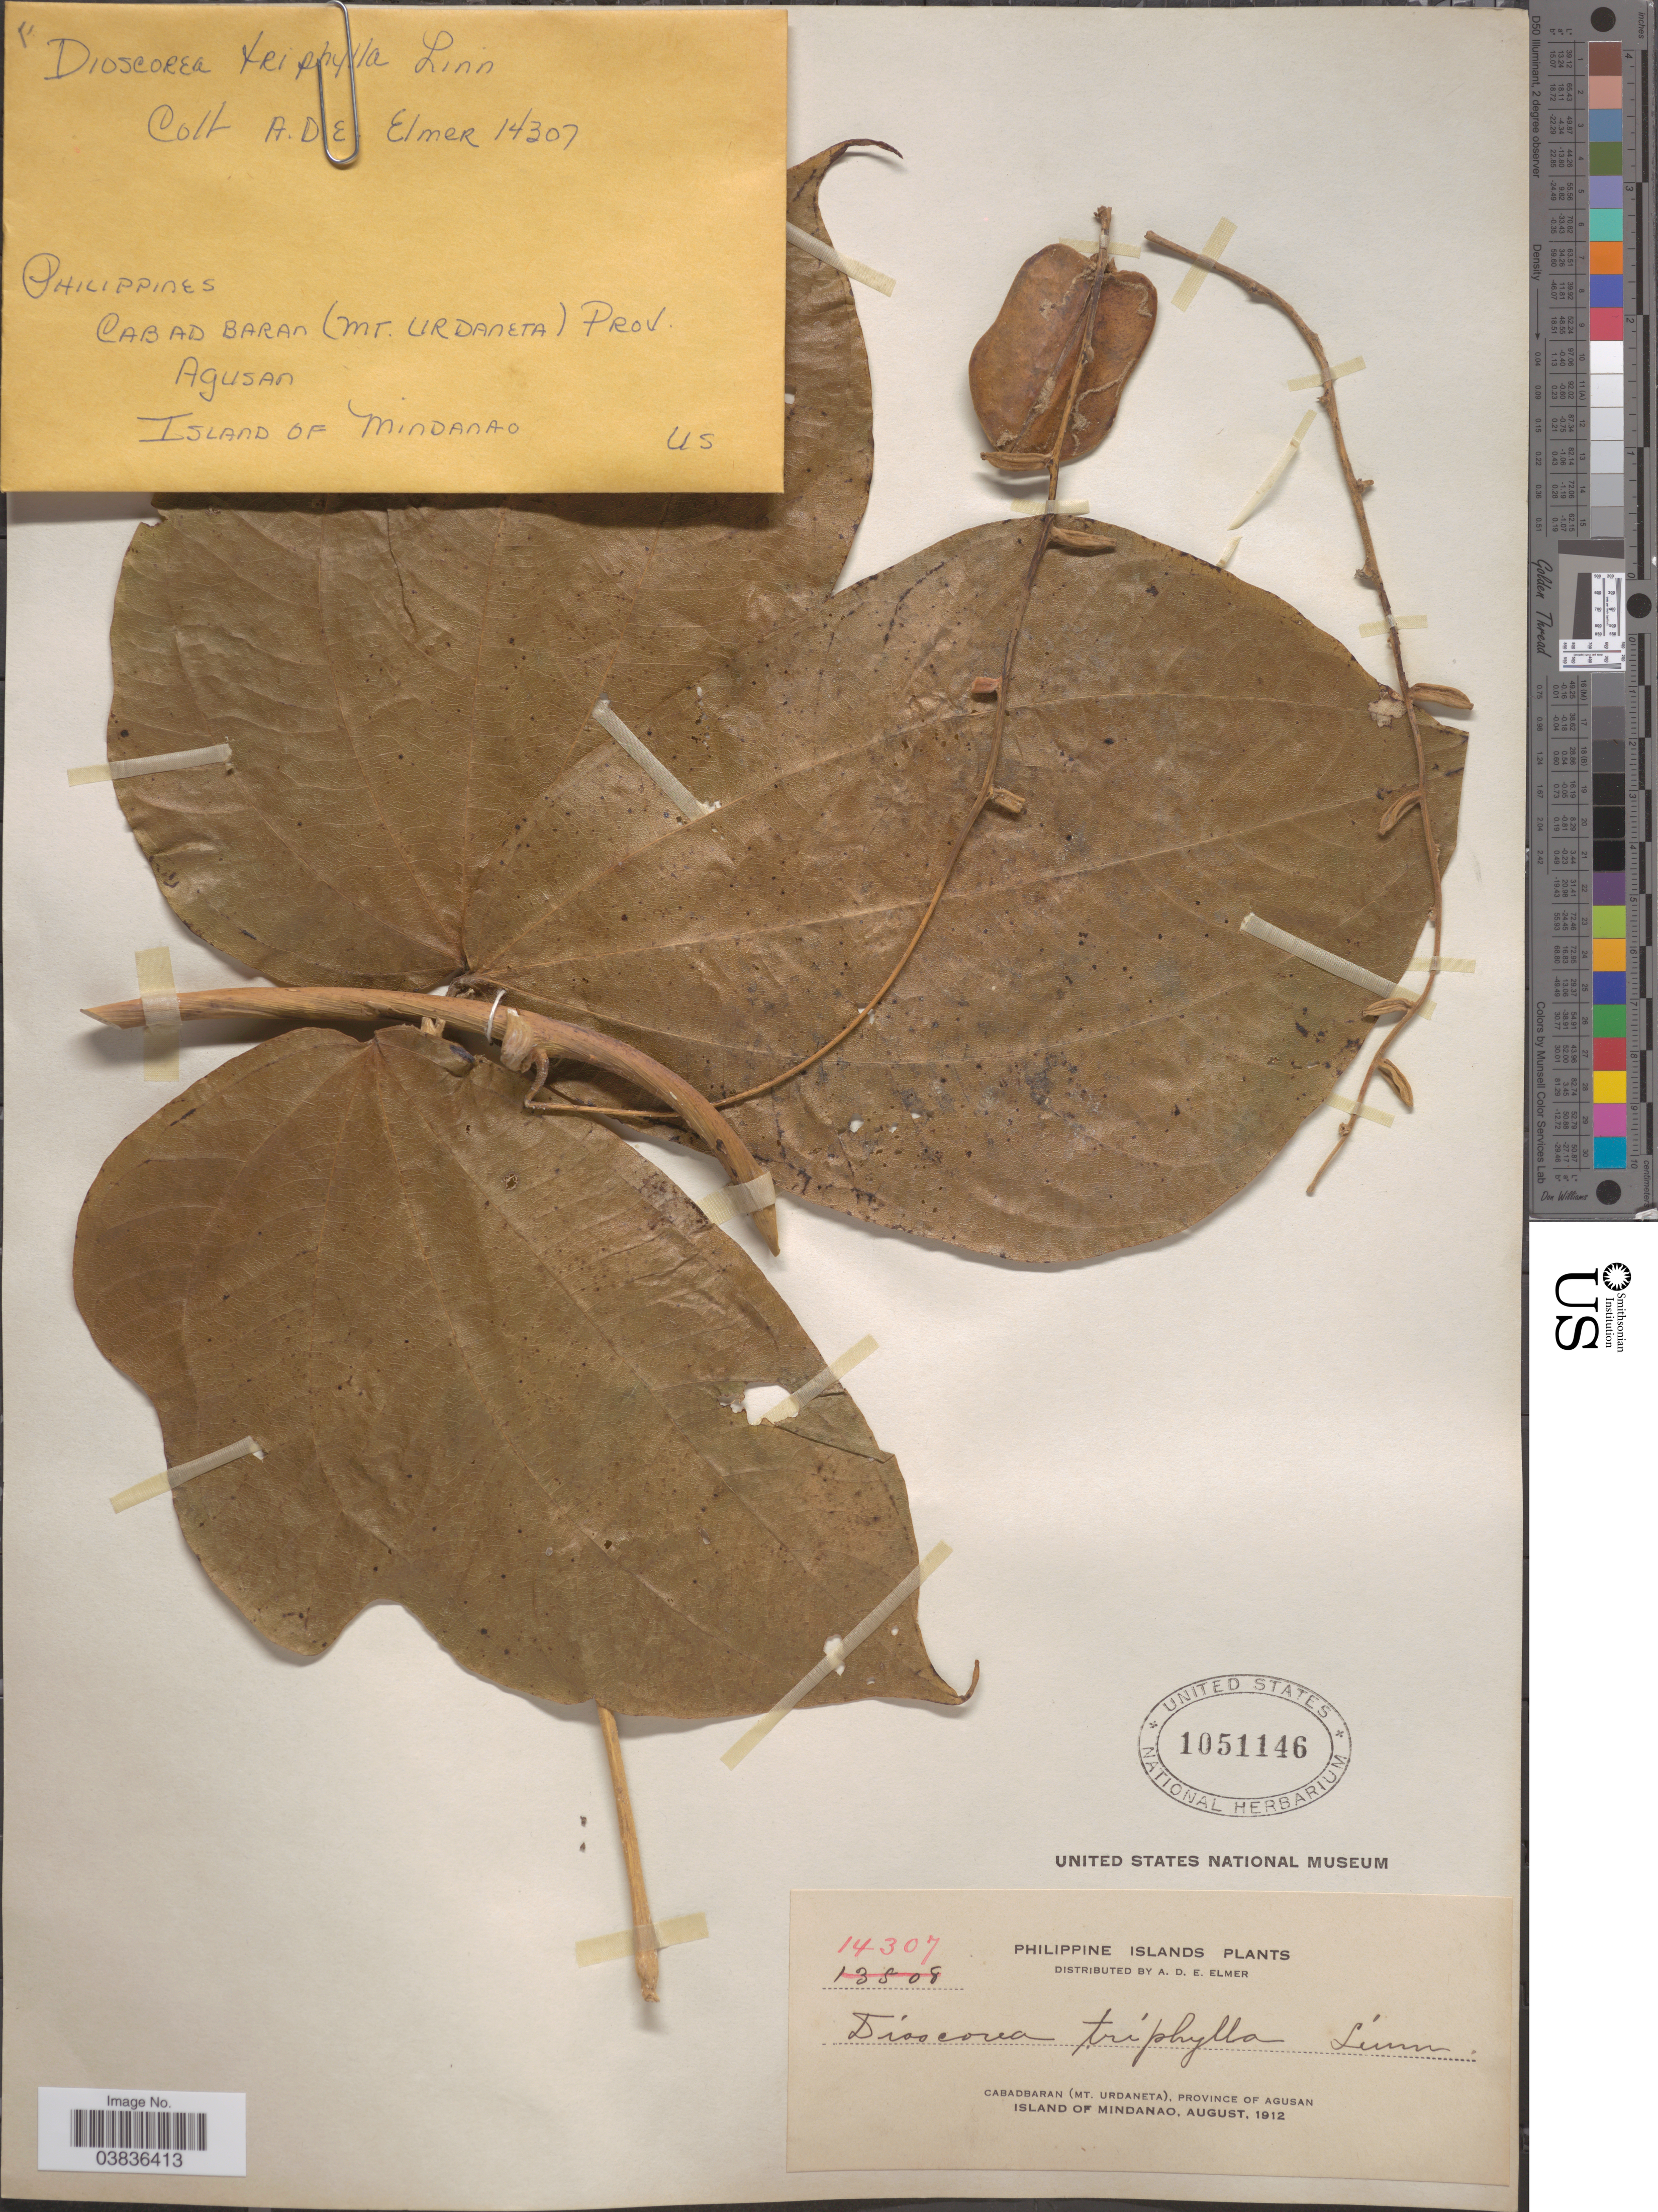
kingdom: Plantae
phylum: Tracheophyta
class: Liliopsida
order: Dioscoreales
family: Dioscoreaceae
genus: Dioscorea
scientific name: Dioscorea hispida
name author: Dennst.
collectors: A. D. E. Elmer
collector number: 14307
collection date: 1912-08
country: Philippines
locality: Philippine Islands. Cabadbaran (Mt. Urdaneta), Province of Agusan. Island of Mindanao.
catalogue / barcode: US 1051146